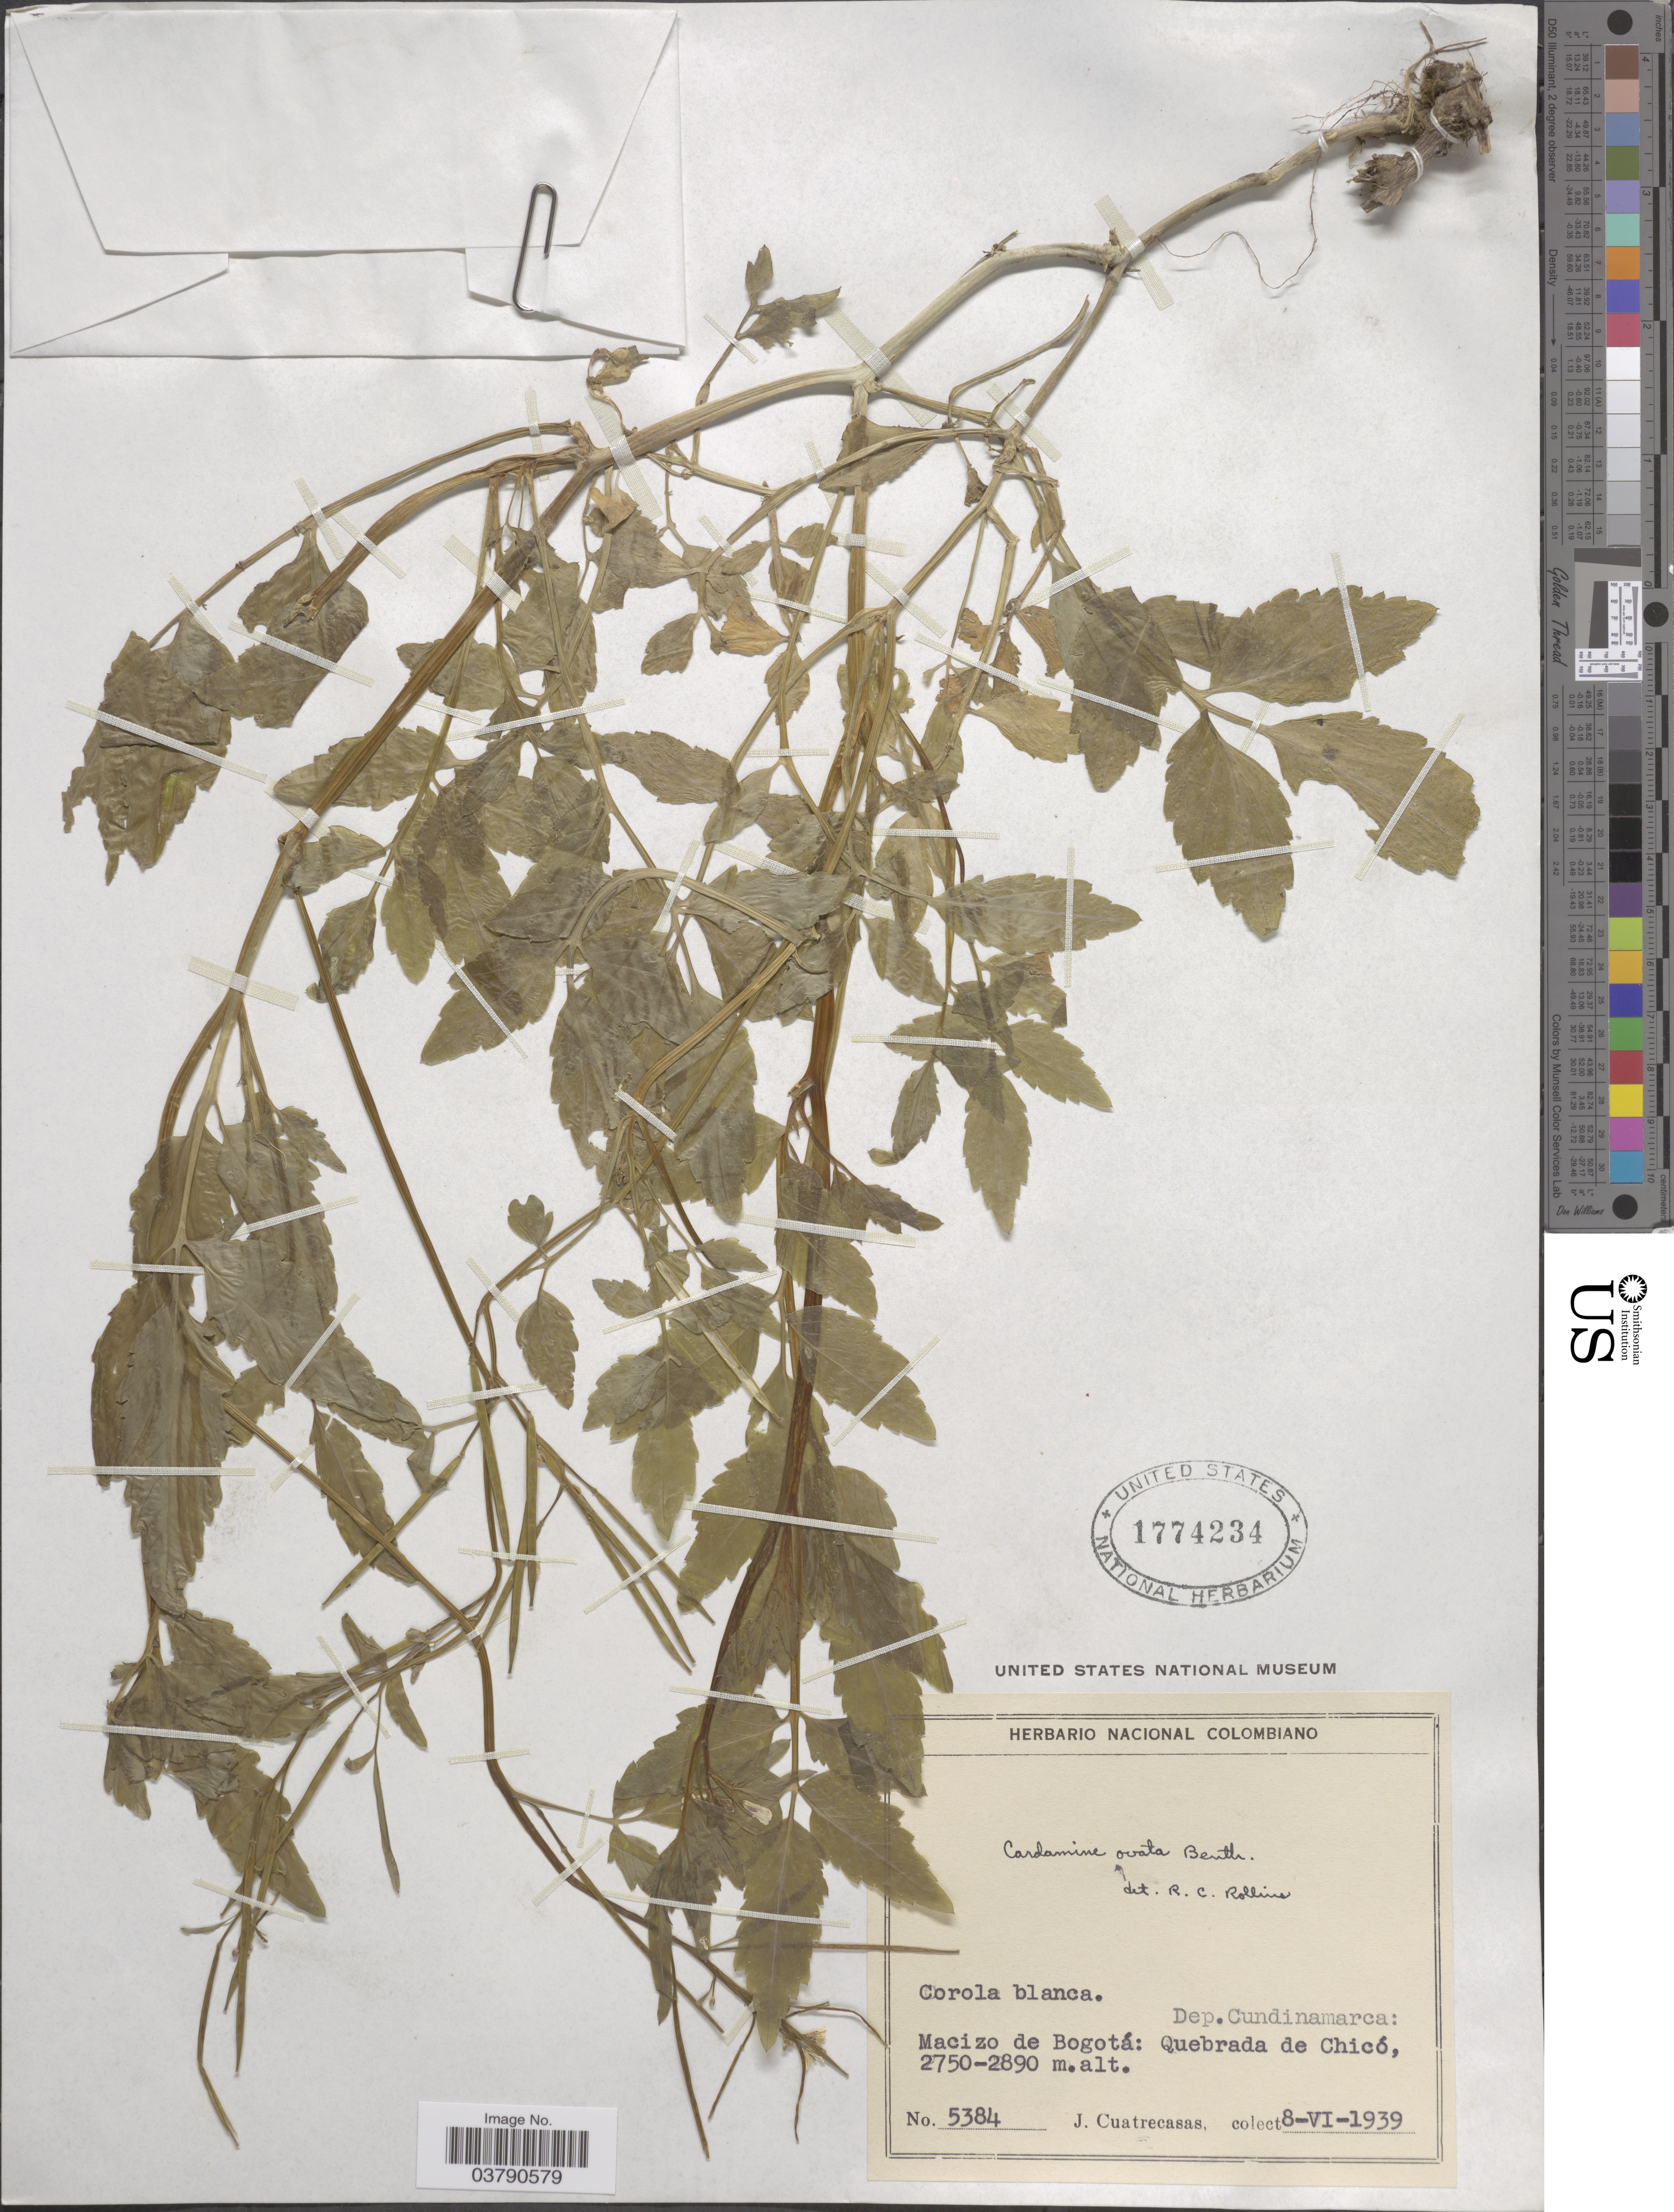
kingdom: Plantae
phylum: Tracheophyta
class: Magnoliopsida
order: Brassicales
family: Brassicaceae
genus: Cardamine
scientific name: Cardamine ovata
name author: Benth.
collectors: J. Cuatrecasas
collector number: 5384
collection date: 1939-06-08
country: Colombia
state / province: Cundinamarca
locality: Dep. Cundinamarca: Macizo de Bogotá: Quebrada de Chicó.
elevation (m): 2750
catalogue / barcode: US 1774234